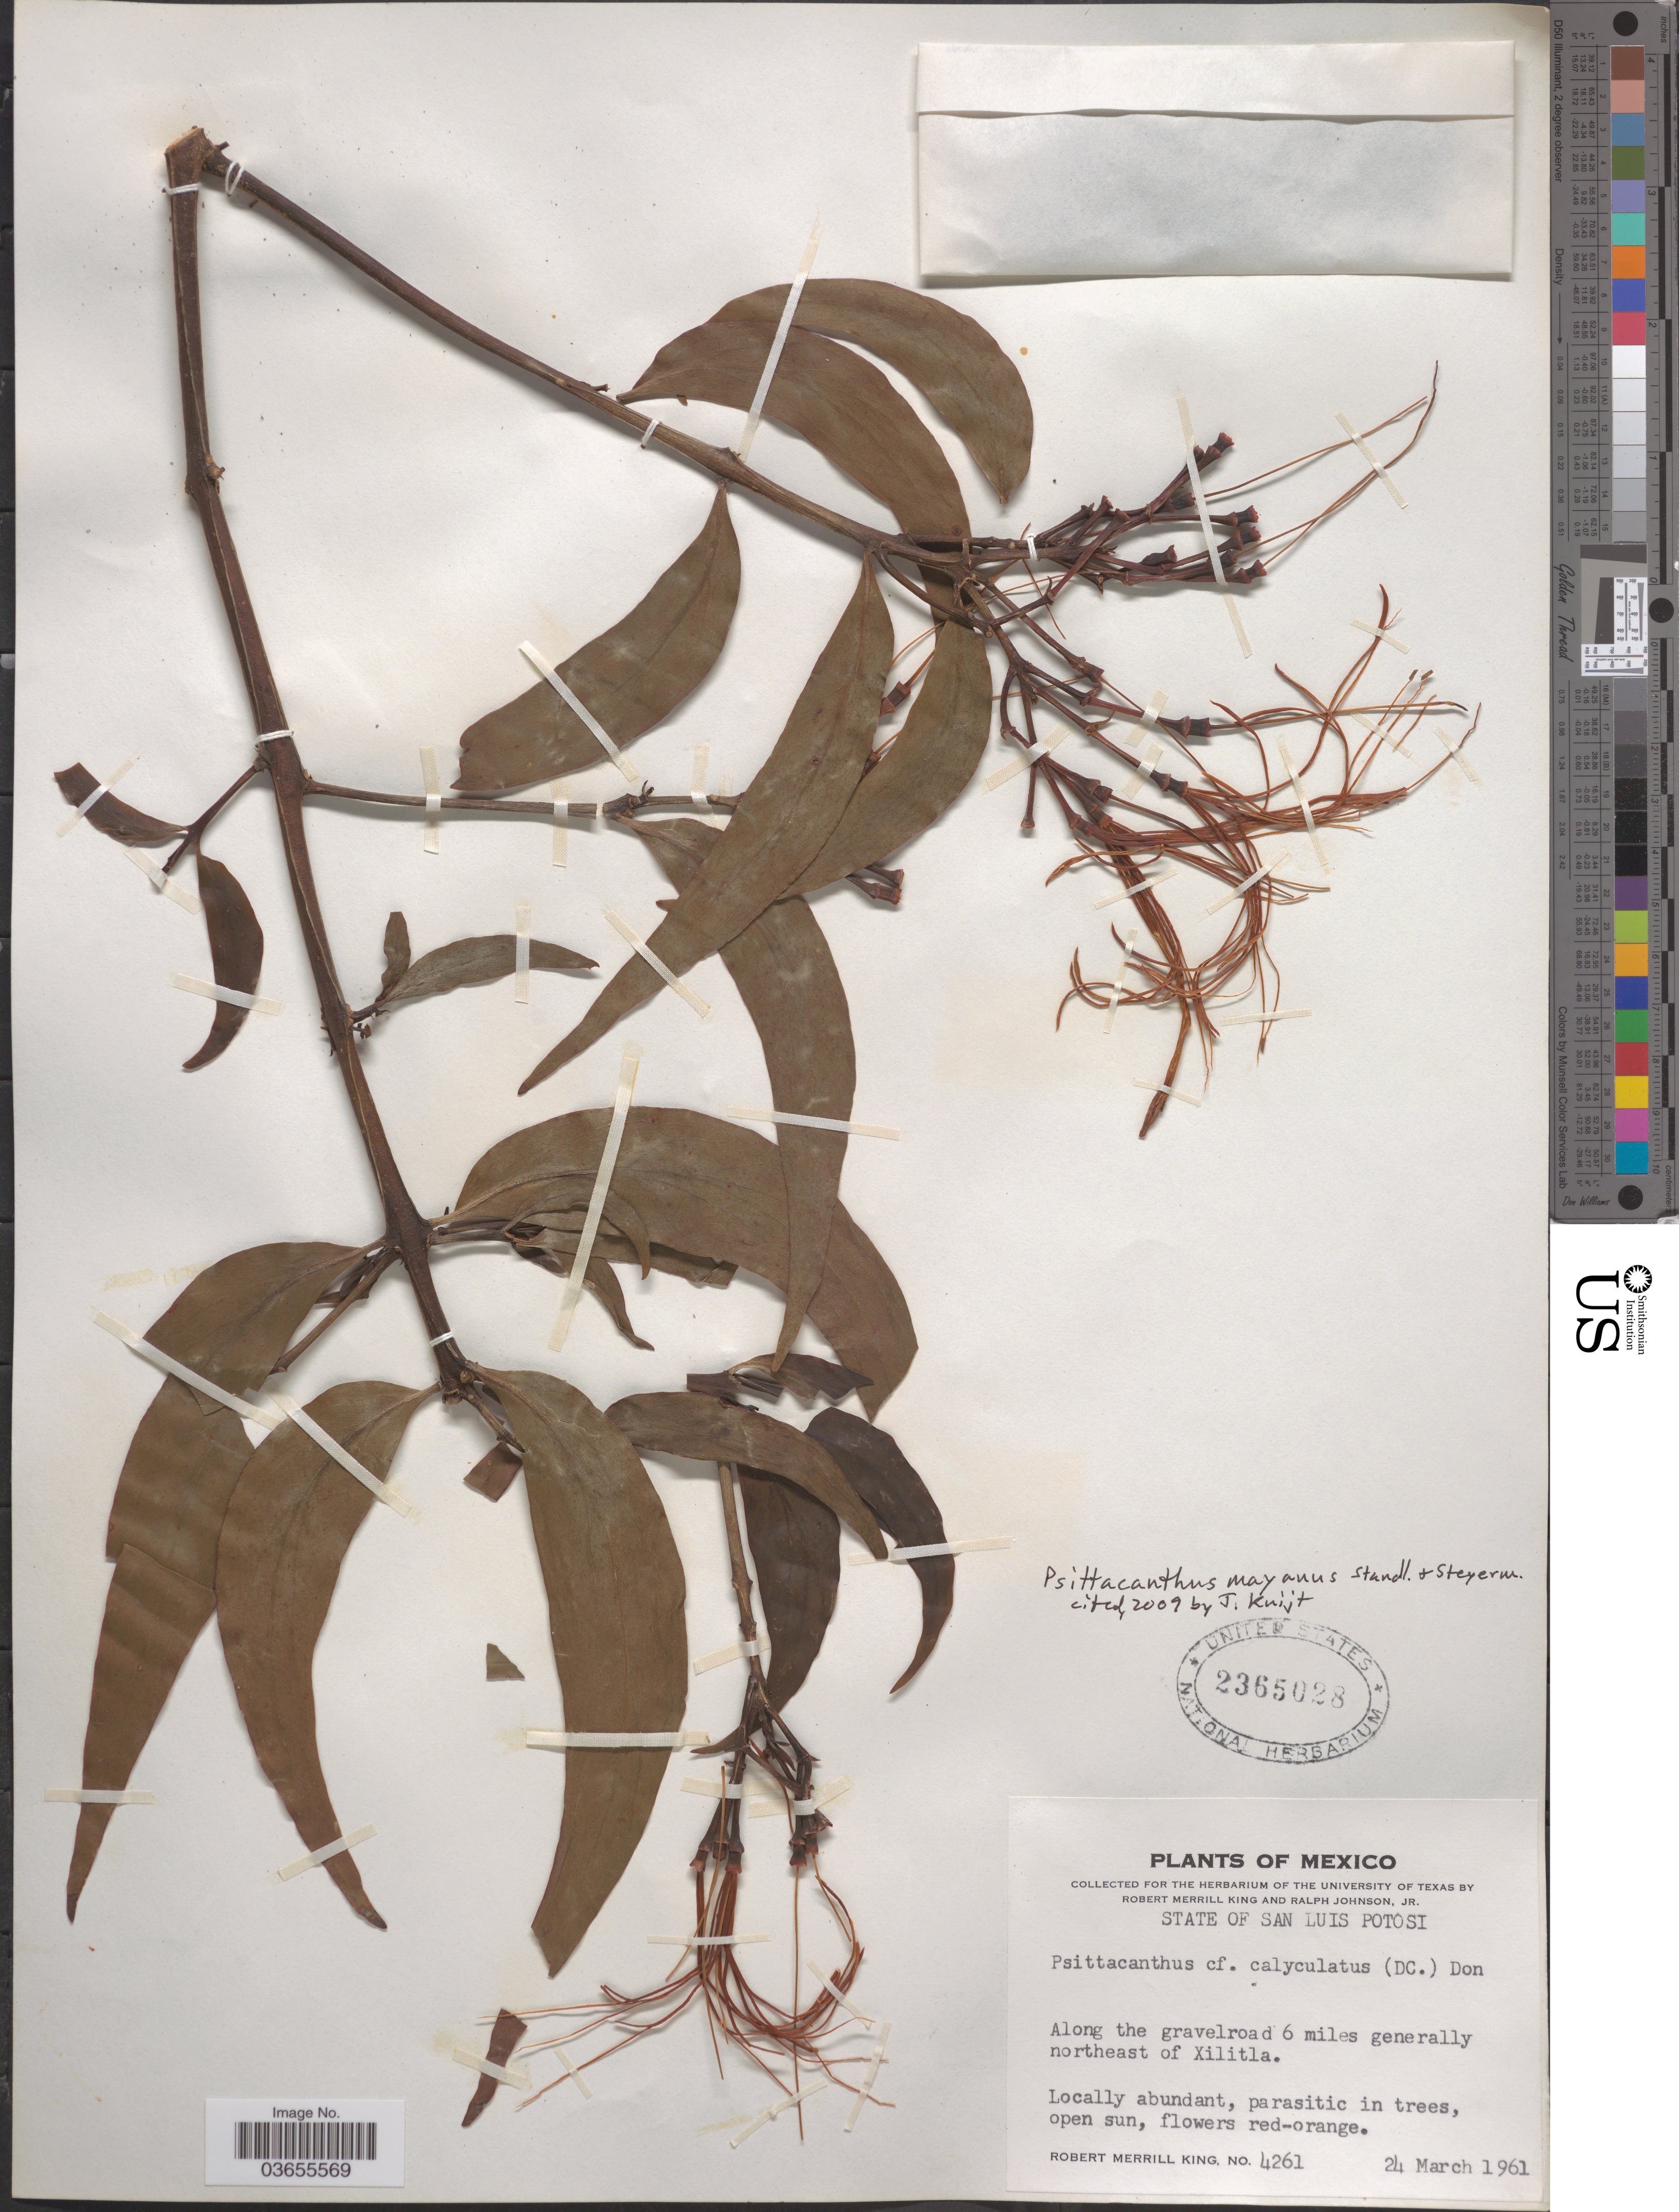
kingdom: Plantae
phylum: Tracheophyta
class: Magnoliopsida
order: Santalales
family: Loranthaceae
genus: Psittacanthus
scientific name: Psittacanthus mayanus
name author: Standl. & Steyerm.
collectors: R. M. King & R. Johnson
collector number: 4261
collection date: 1961-03-24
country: Mexico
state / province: San Luis Potosí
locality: Along the gravelroad 6 miles generally northeast of Xilitla.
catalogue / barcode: US 2365028